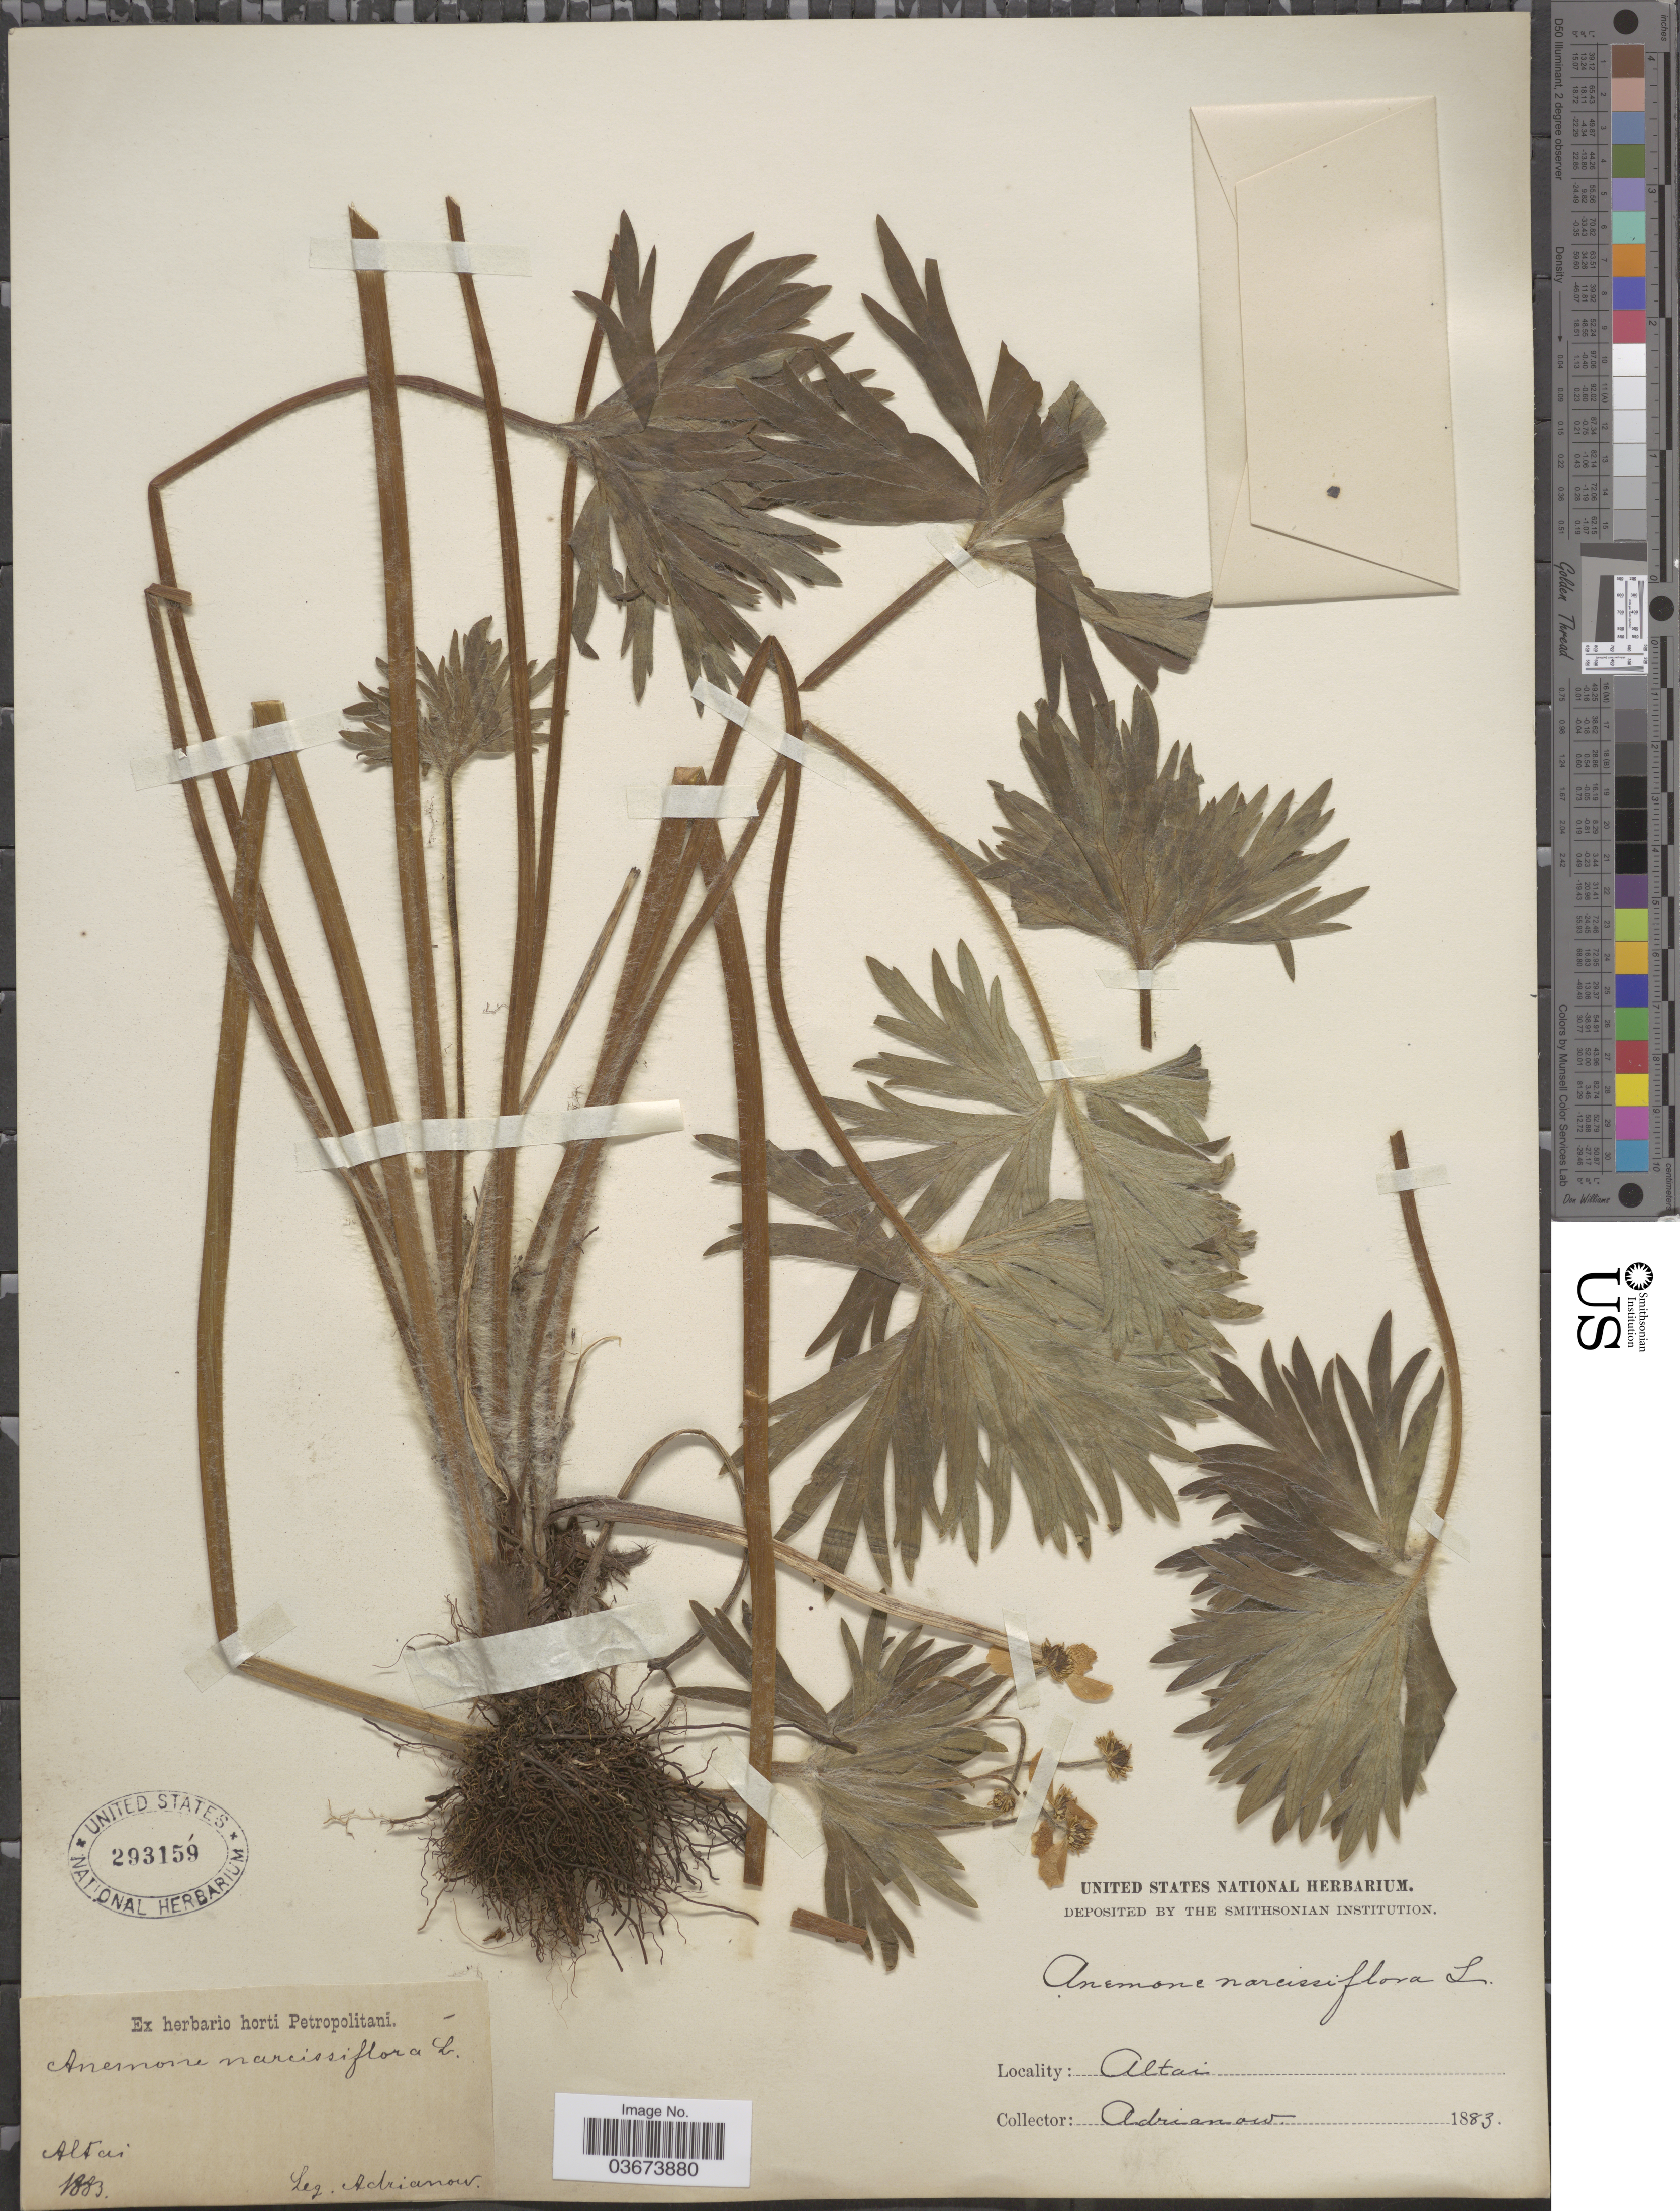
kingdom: Plantae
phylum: Tracheophyta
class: Magnoliopsida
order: Ranunculales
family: Ranunculaceae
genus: Anemone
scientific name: Anemone narcissiflora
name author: L.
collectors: -- Adrianow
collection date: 1883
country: Russian Federation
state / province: Altai Republic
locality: Altai.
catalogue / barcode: US 293159